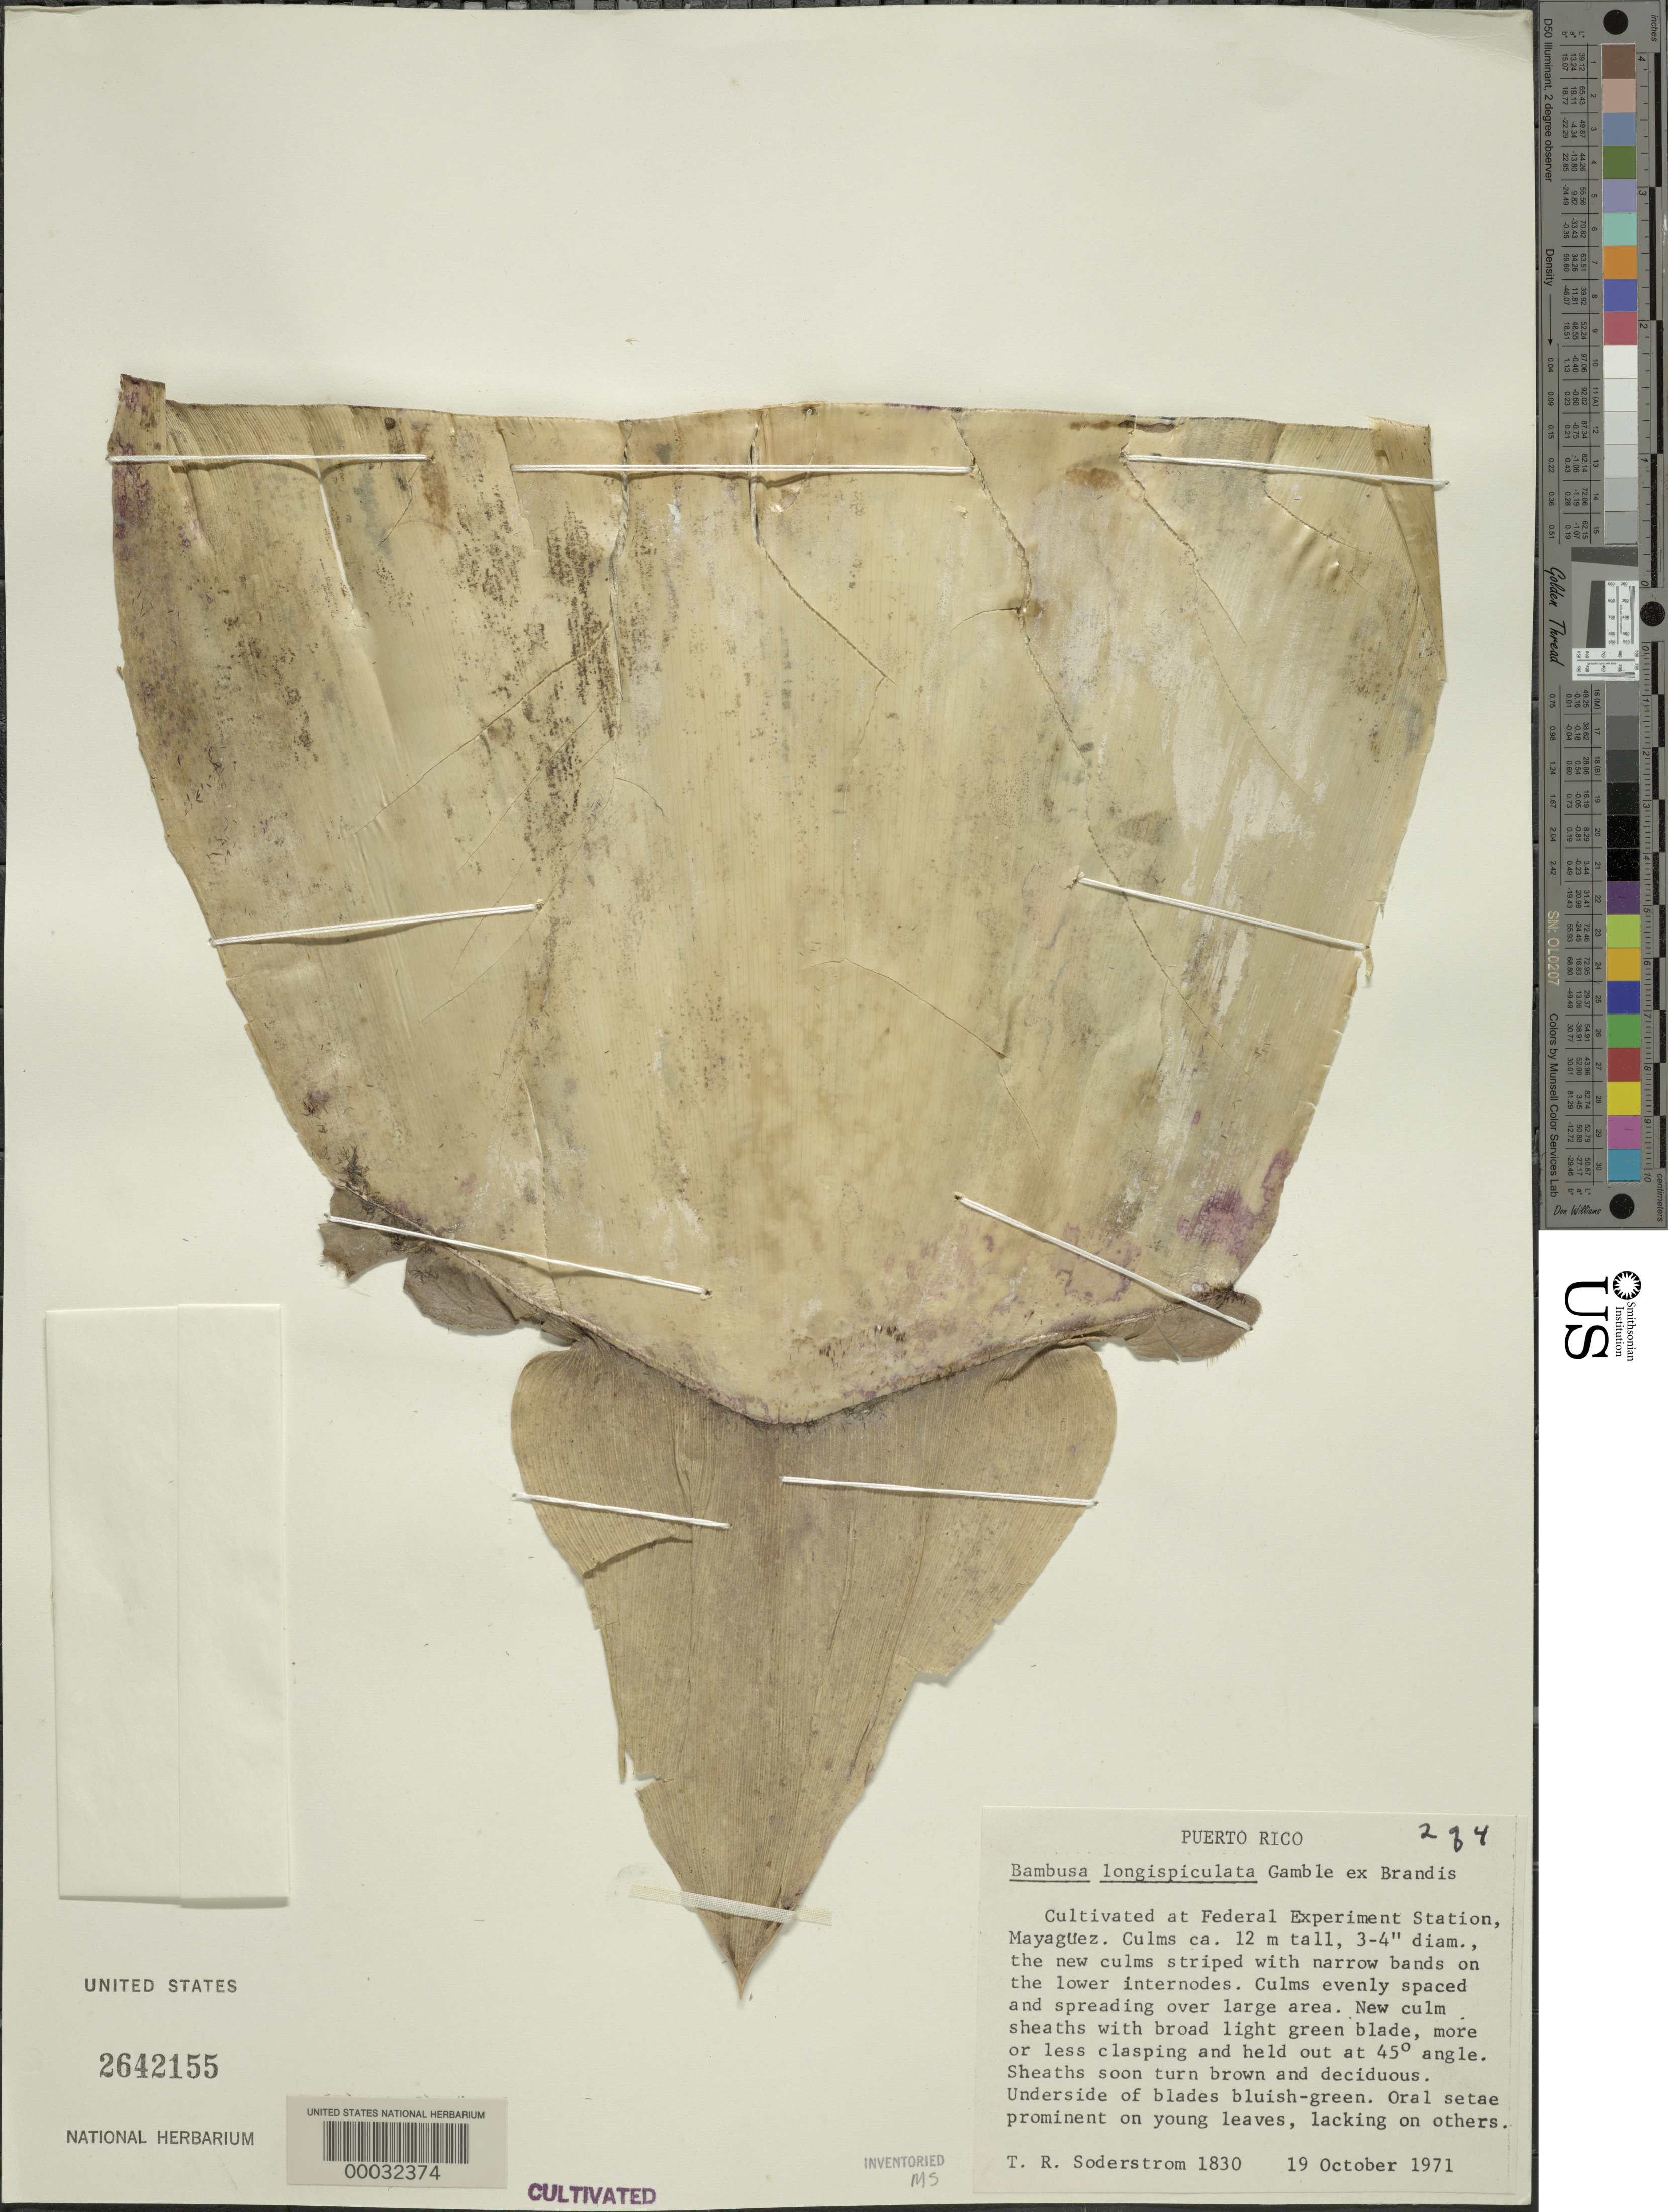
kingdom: Plantae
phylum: Tracheophyta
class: Liliopsida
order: Poales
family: Poaceae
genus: Bambusa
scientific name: Bambusa longispiculata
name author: Gamble ex Brandis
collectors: T. R. Soderstrom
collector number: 1830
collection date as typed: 19 Oct 1971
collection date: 1971-10-19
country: Puerto Rico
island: Greater Antilles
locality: Federal experimental station-mayaguez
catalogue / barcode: US 2642155